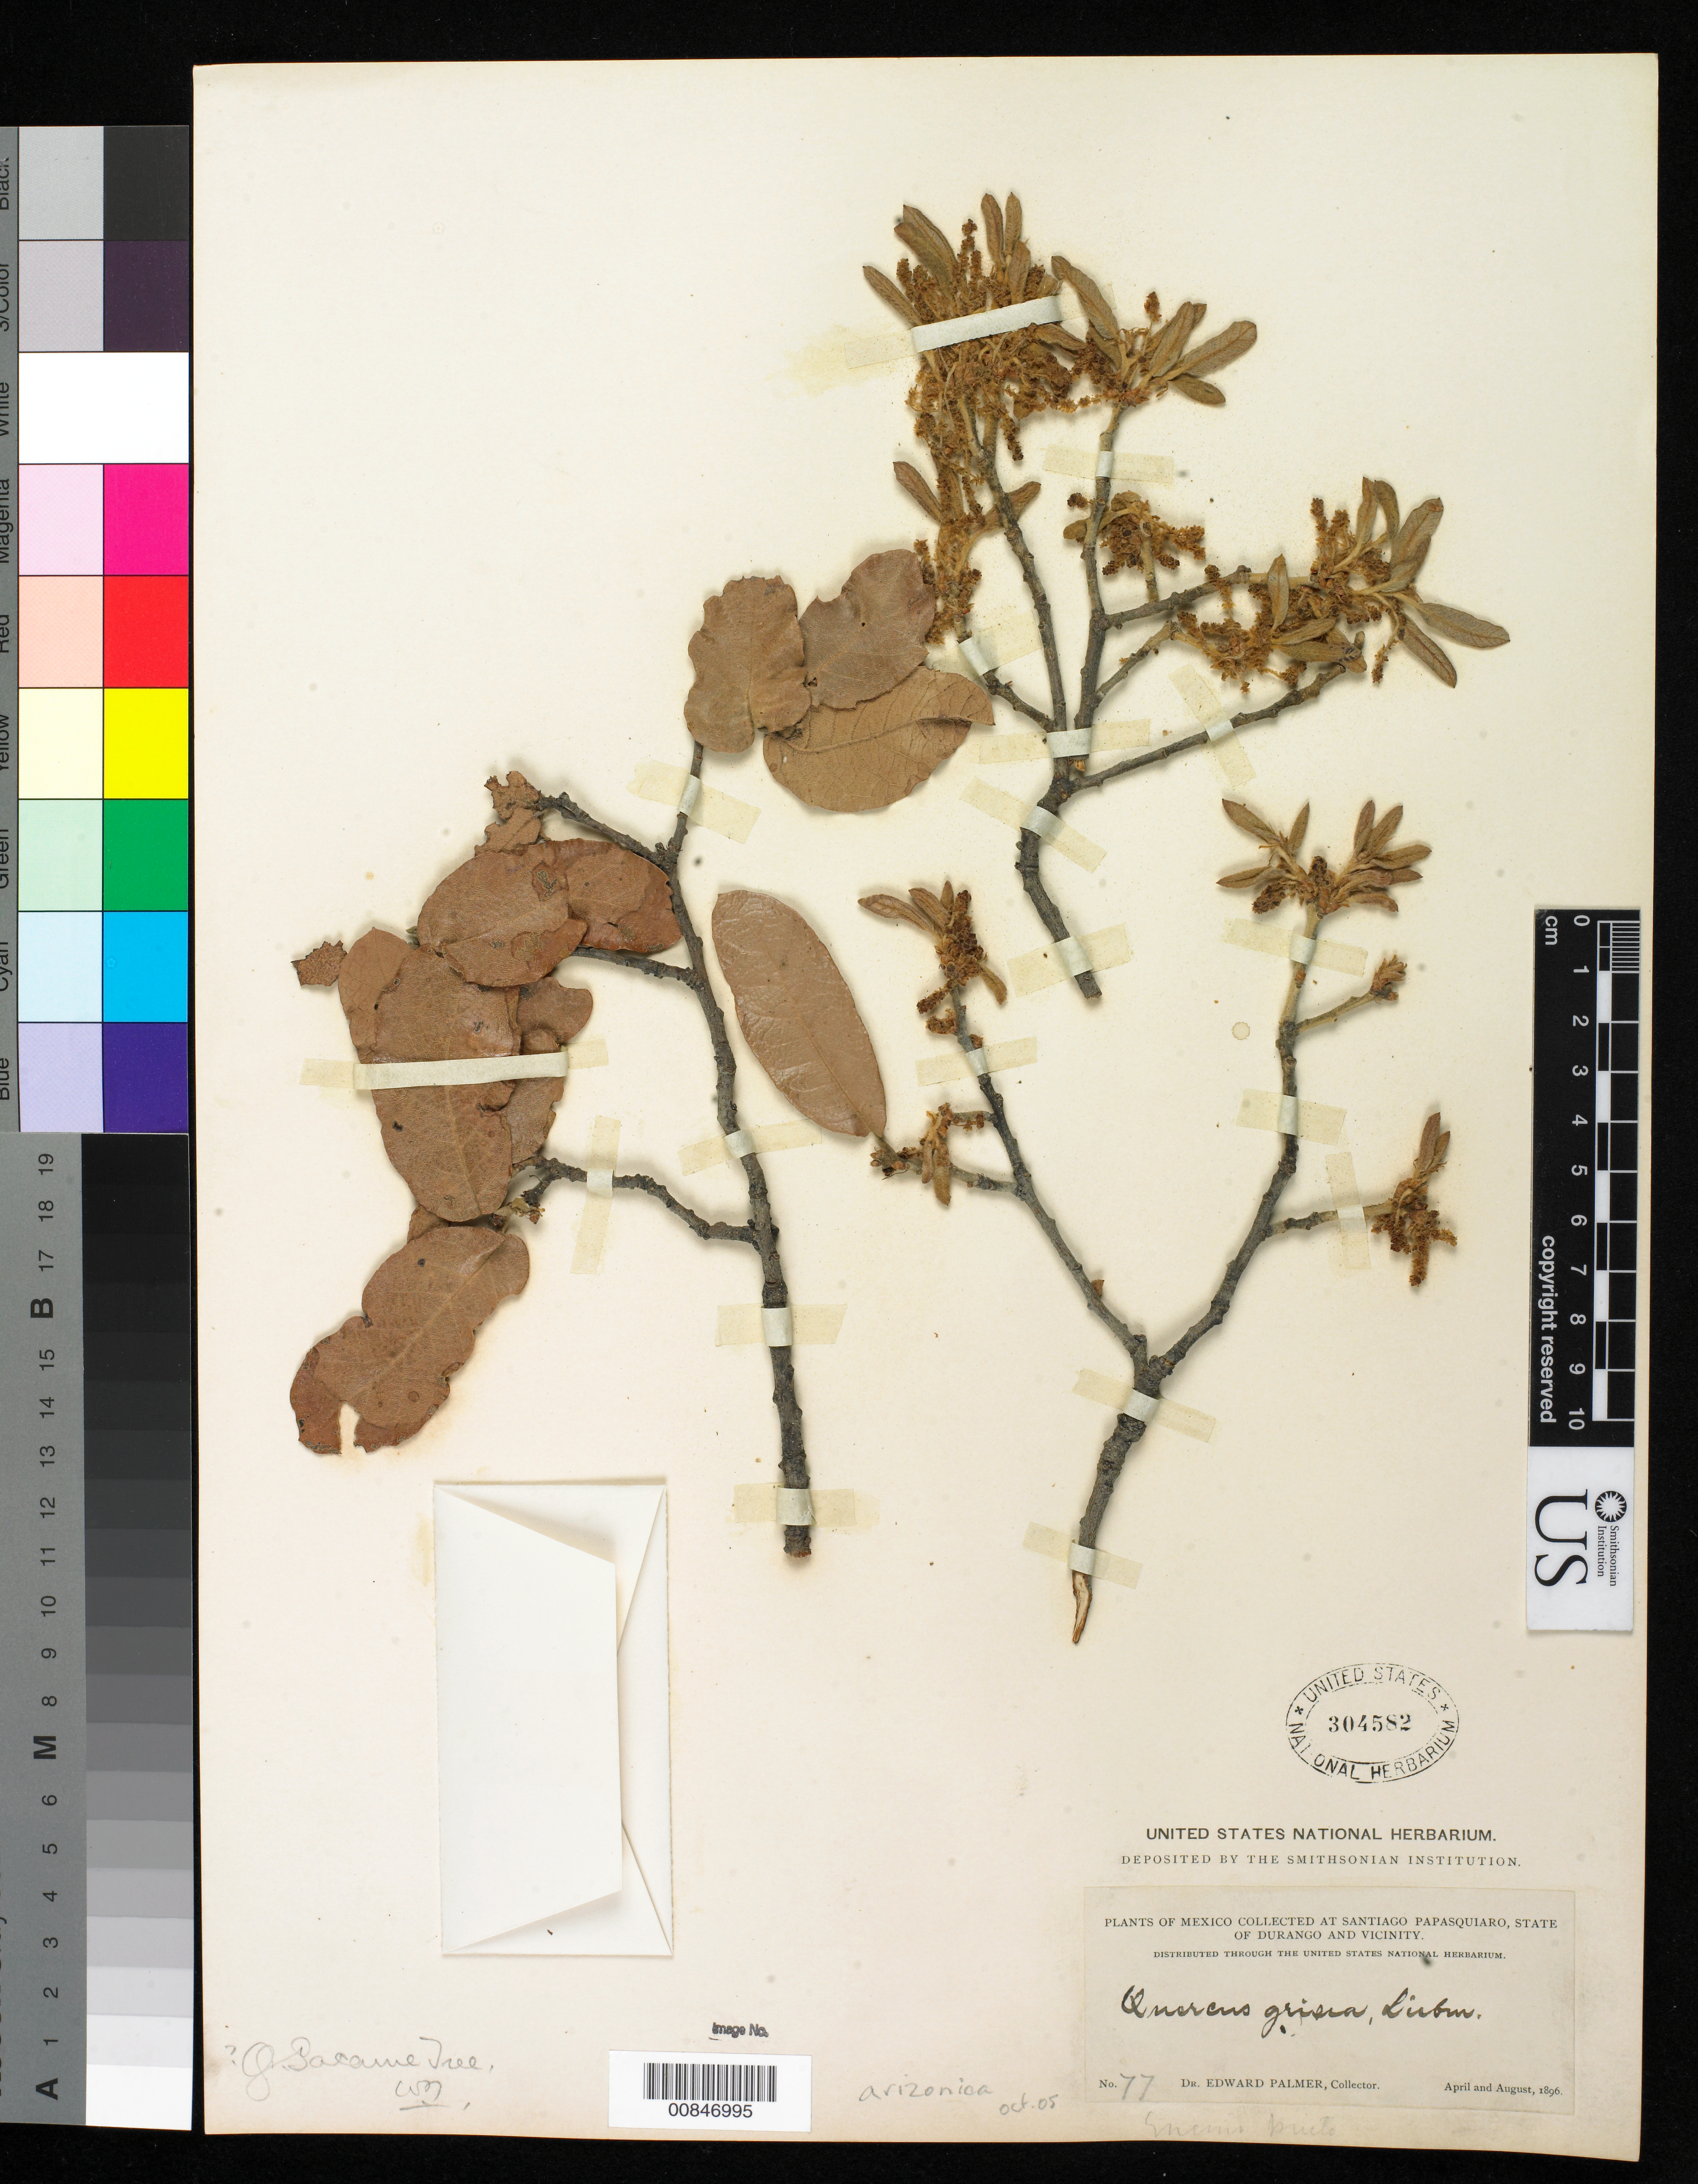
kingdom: Plantae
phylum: Tracheophyta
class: Magnoliopsida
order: Fagales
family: Fagaceae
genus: Quercus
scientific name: Quercus arizonica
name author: Sarg.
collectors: E. Palmer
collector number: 77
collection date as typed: Apr 1896 to -- Aug 1896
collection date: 1896-04/1896-08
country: Mexico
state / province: Durango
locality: Santiago Papasquiaro, Durango and vicinity.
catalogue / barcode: US 304582